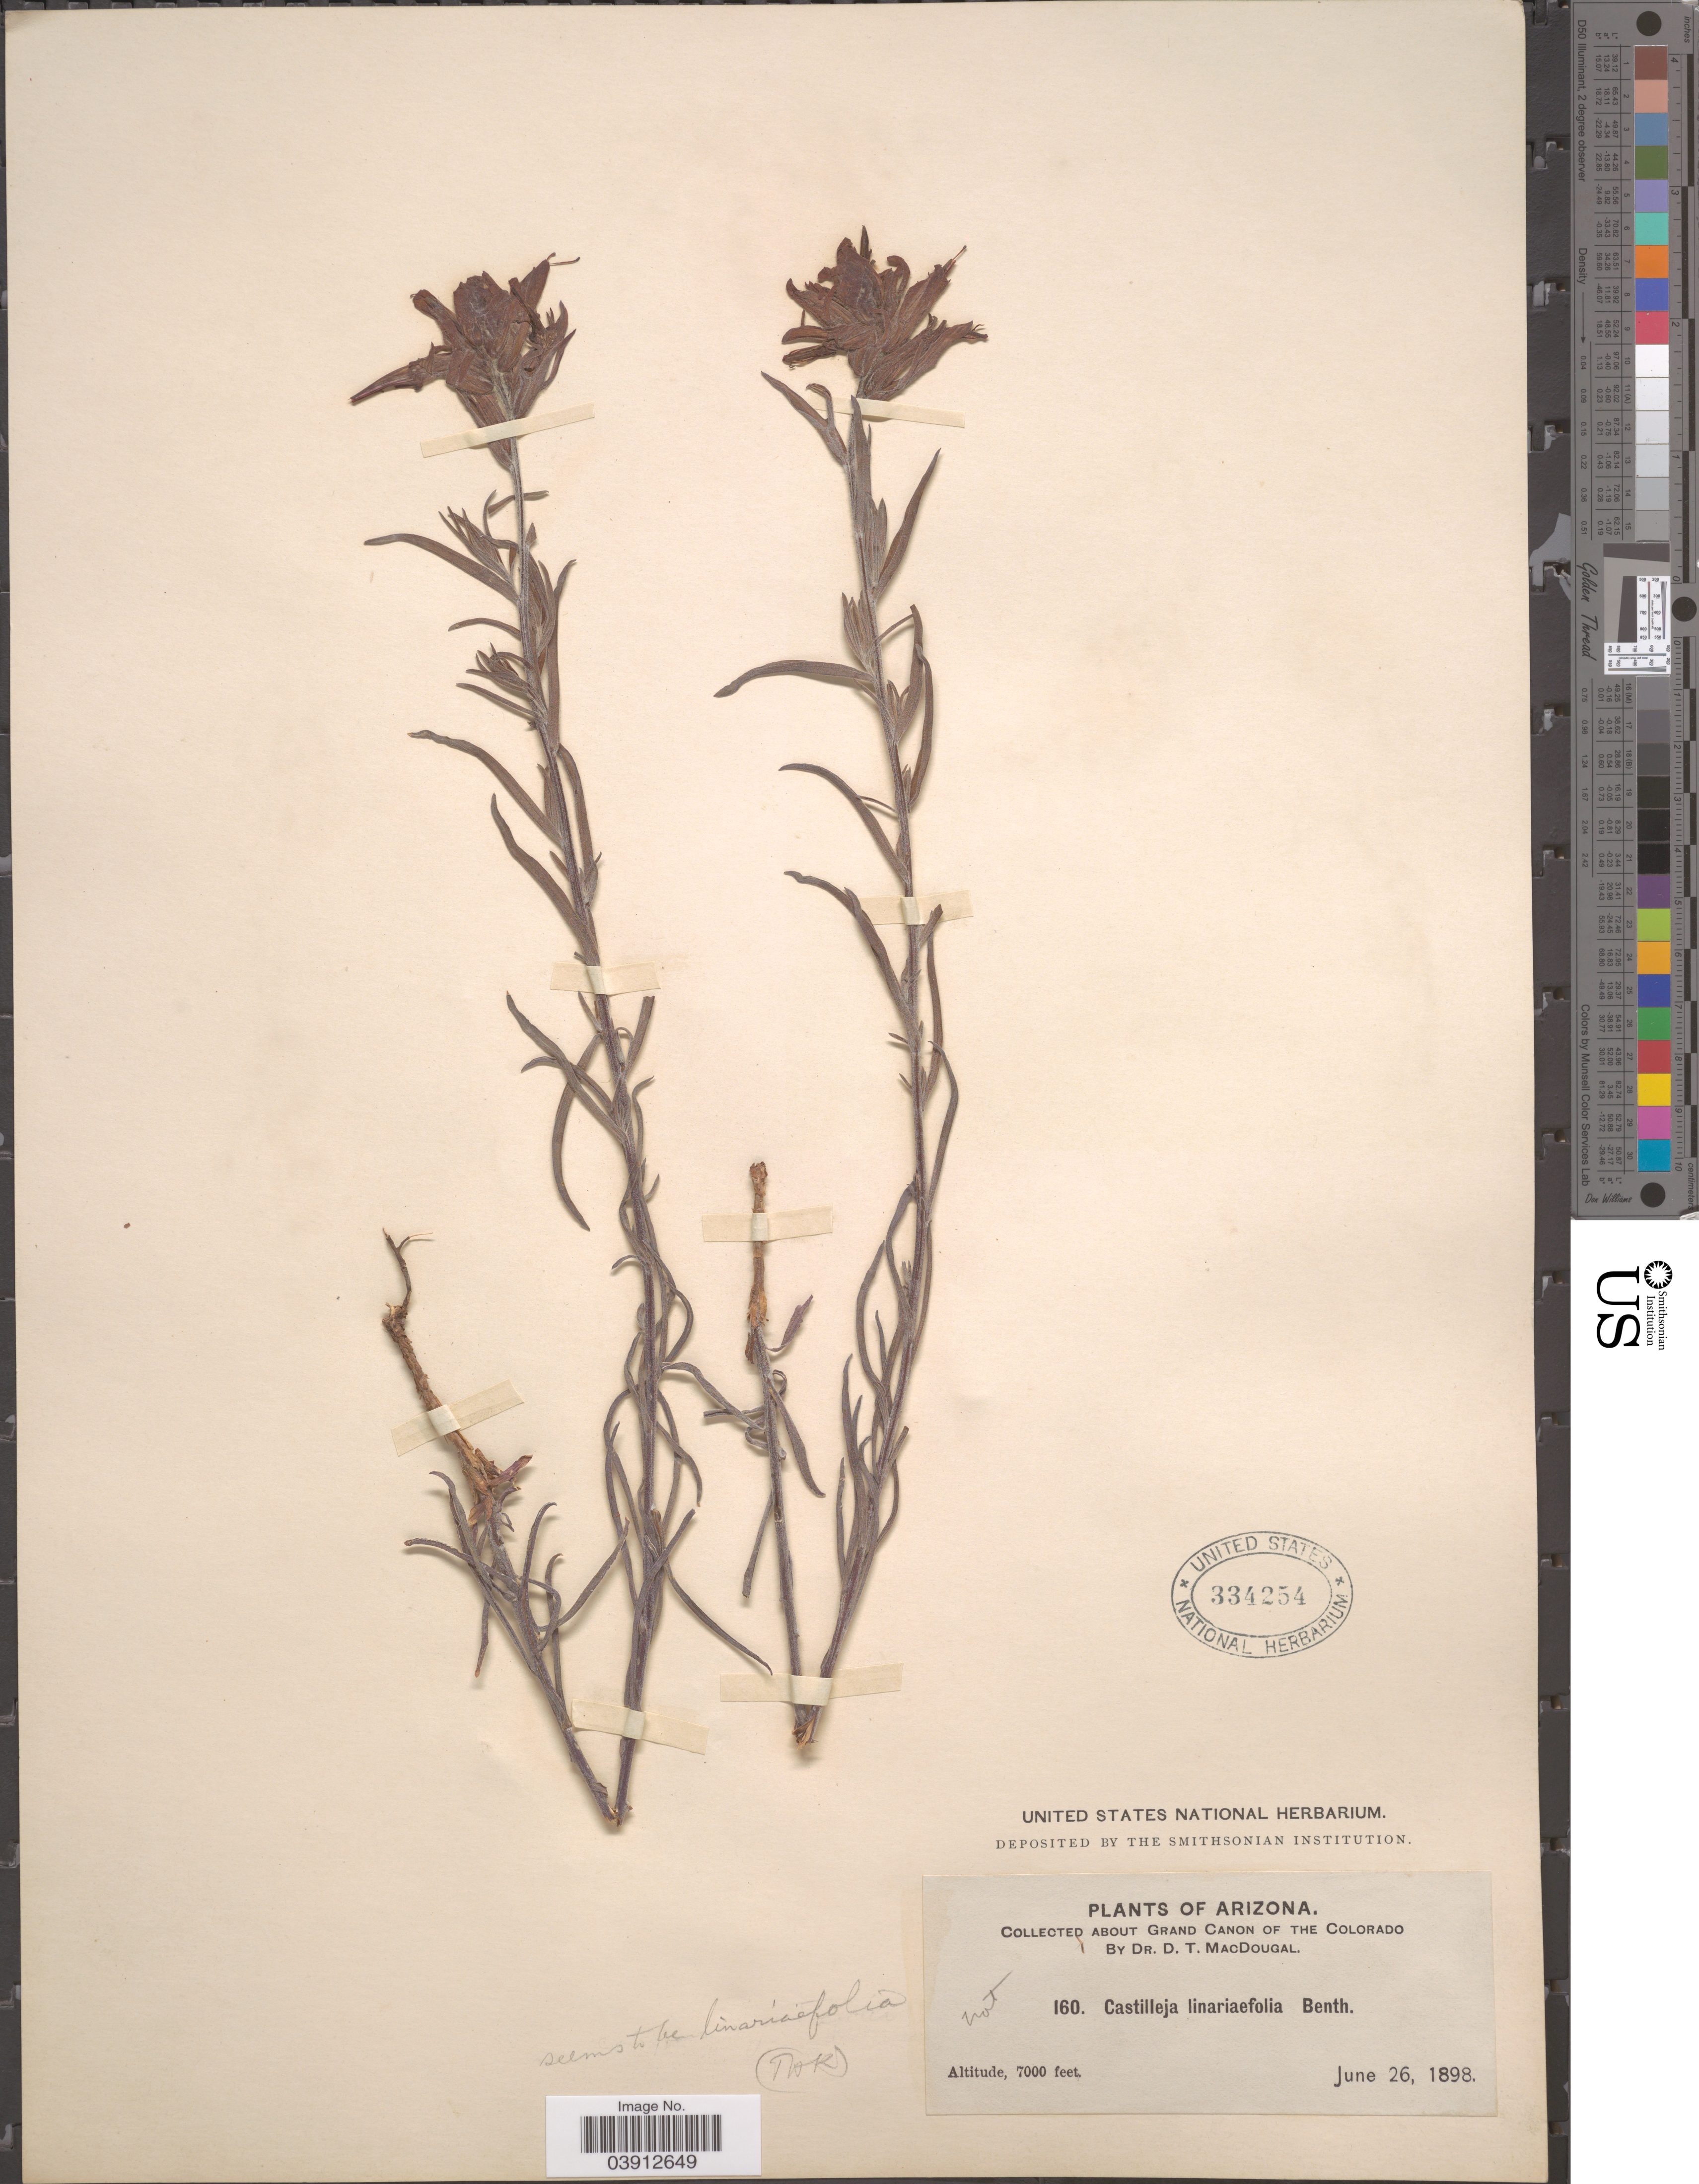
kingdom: Plantae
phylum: Tracheophyta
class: Magnoliopsida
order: Lamiales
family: Orobanchaceae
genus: Castilleja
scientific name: Castilleja linariifolia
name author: Benth.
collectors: D. T. MacDougal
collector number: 160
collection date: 1898-06-26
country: United States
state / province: Arizona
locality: About Grand Canon of the Colorado.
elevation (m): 2134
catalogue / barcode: US 334254